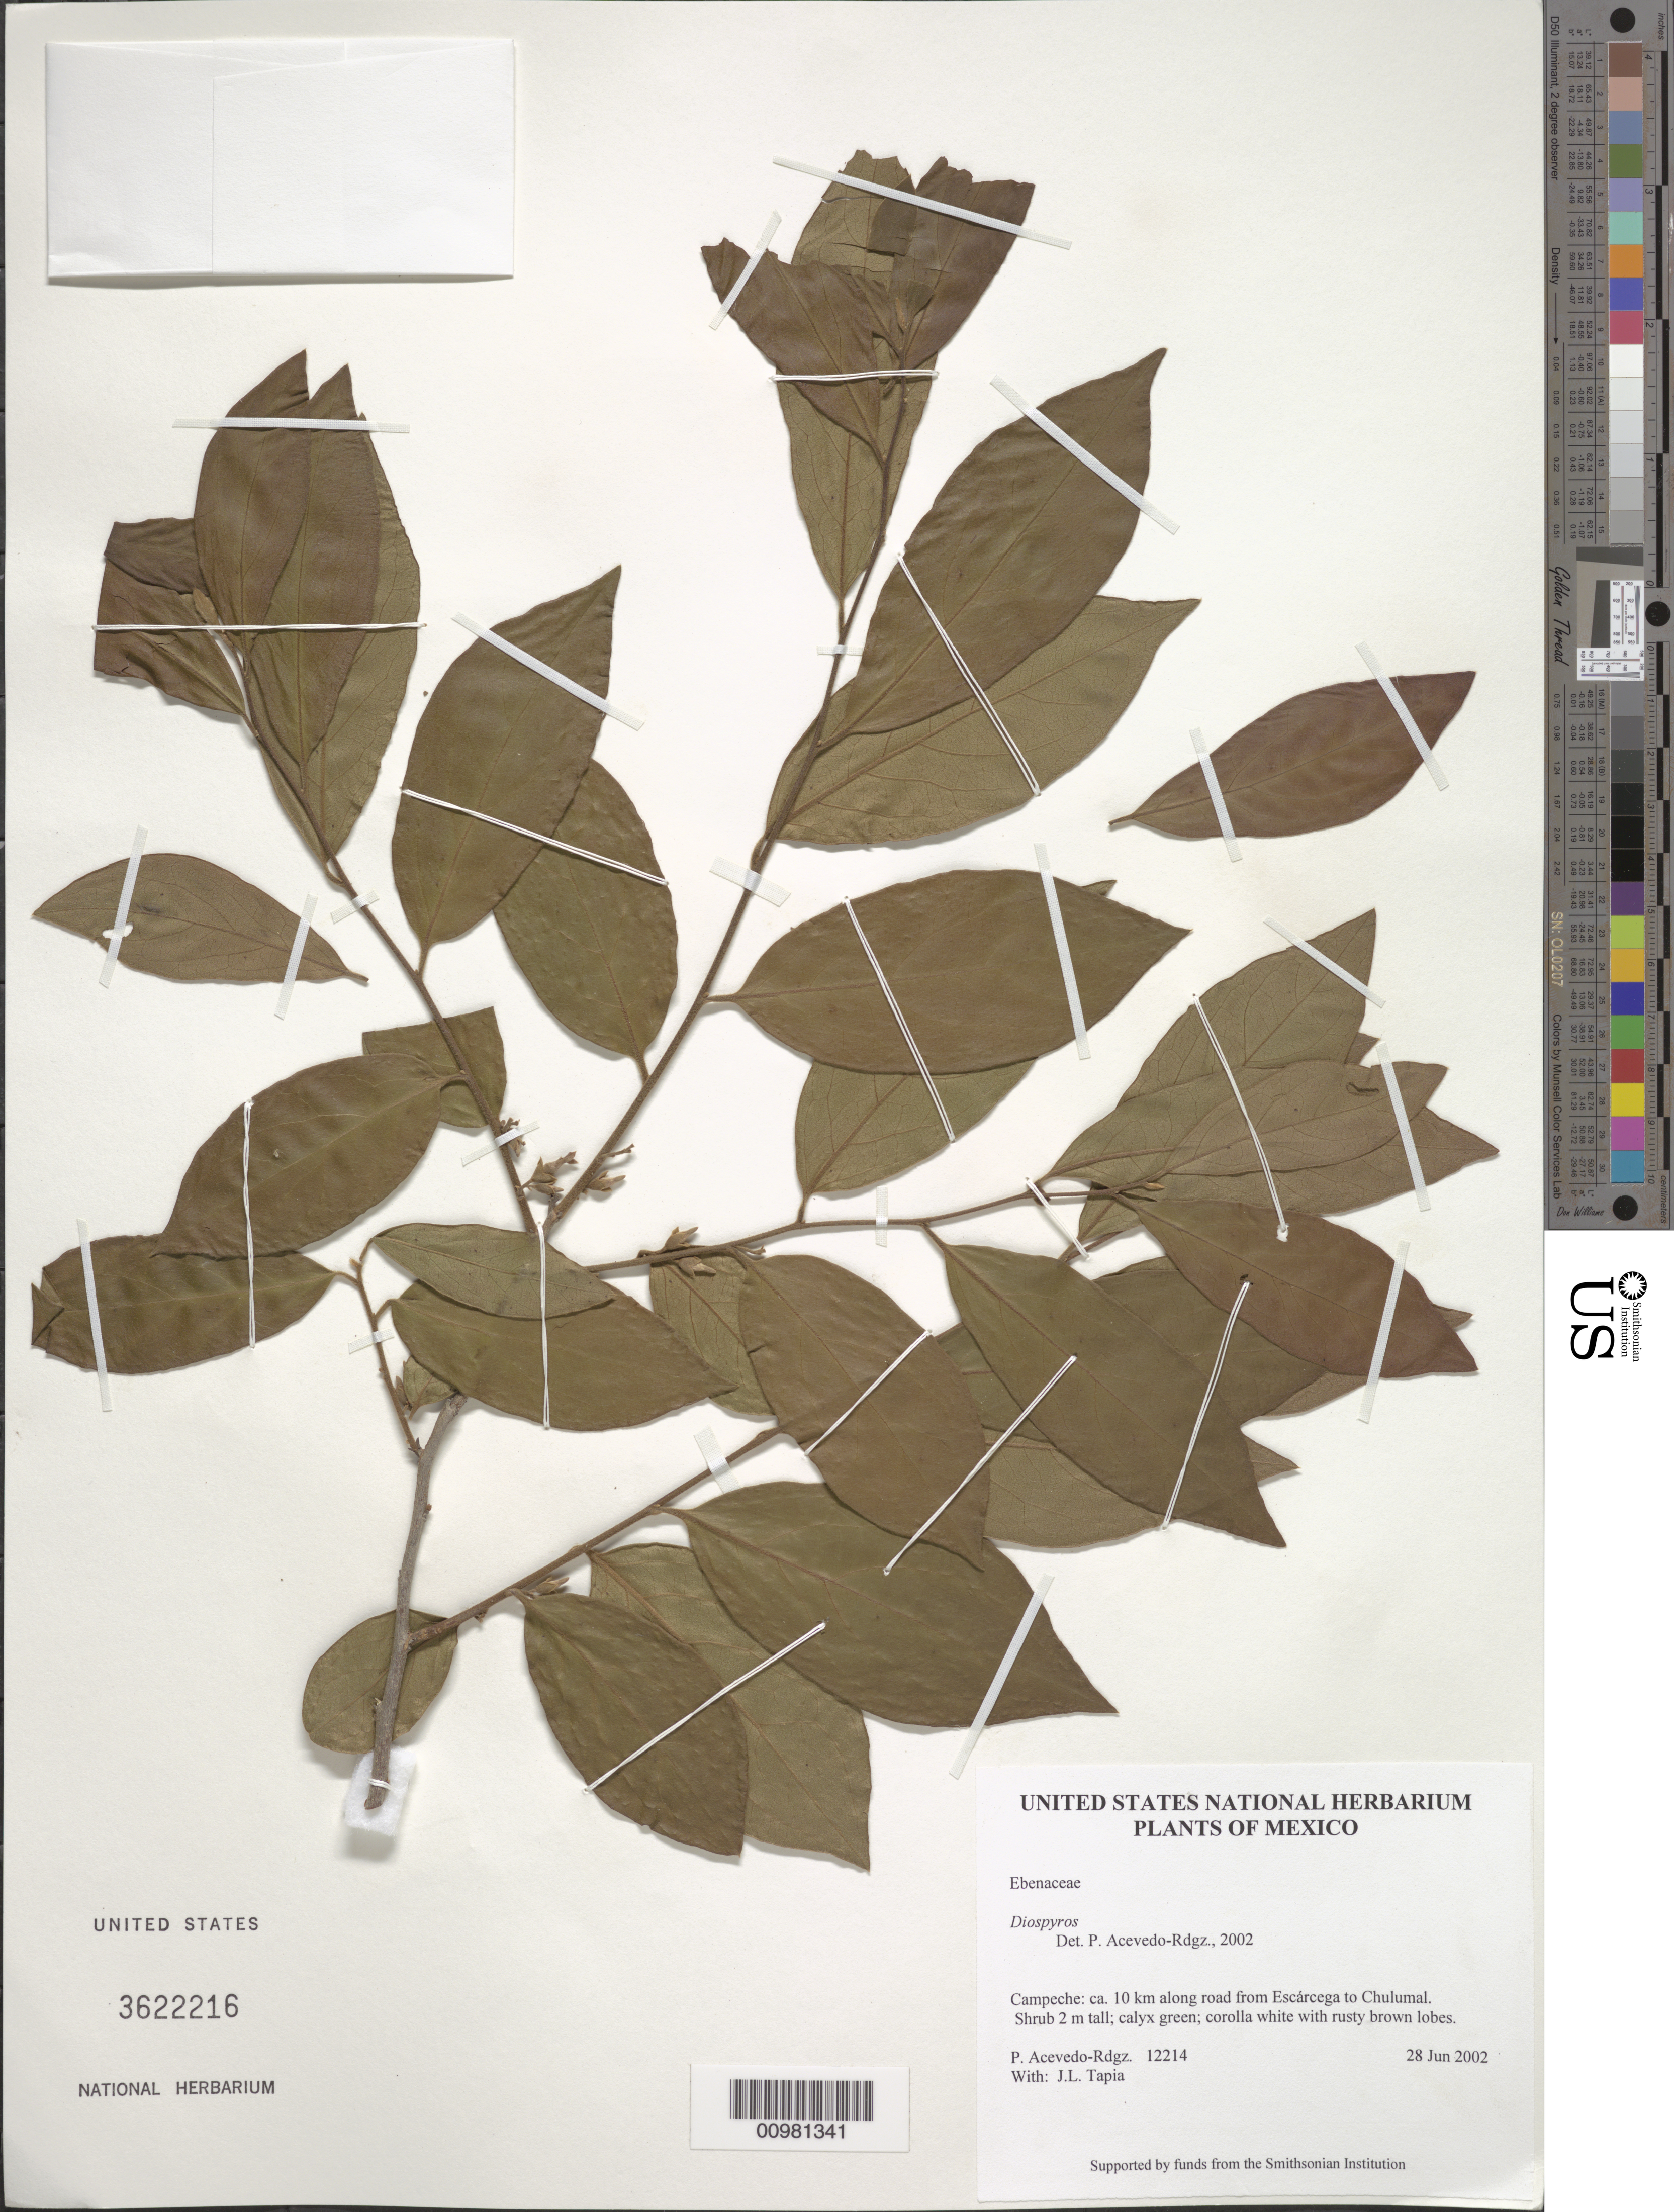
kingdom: Plantae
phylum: Tracheophyta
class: Magnoliopsida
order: Ericales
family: Ebenaceae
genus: Diospyros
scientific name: Diospyros salicifolia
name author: Humb. & Bonpl. ex Willd.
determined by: Hernández-Aguilar, S.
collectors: P. Acevedo-Rodr. & J. L. Tapia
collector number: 12214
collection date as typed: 28 Jun 2002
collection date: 2002-06-28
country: Mexico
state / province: Campeche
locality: Campeche: ca. 10 km along road from Escárcega to Chulumal.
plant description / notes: US, NY, MO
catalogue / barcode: US 3622216